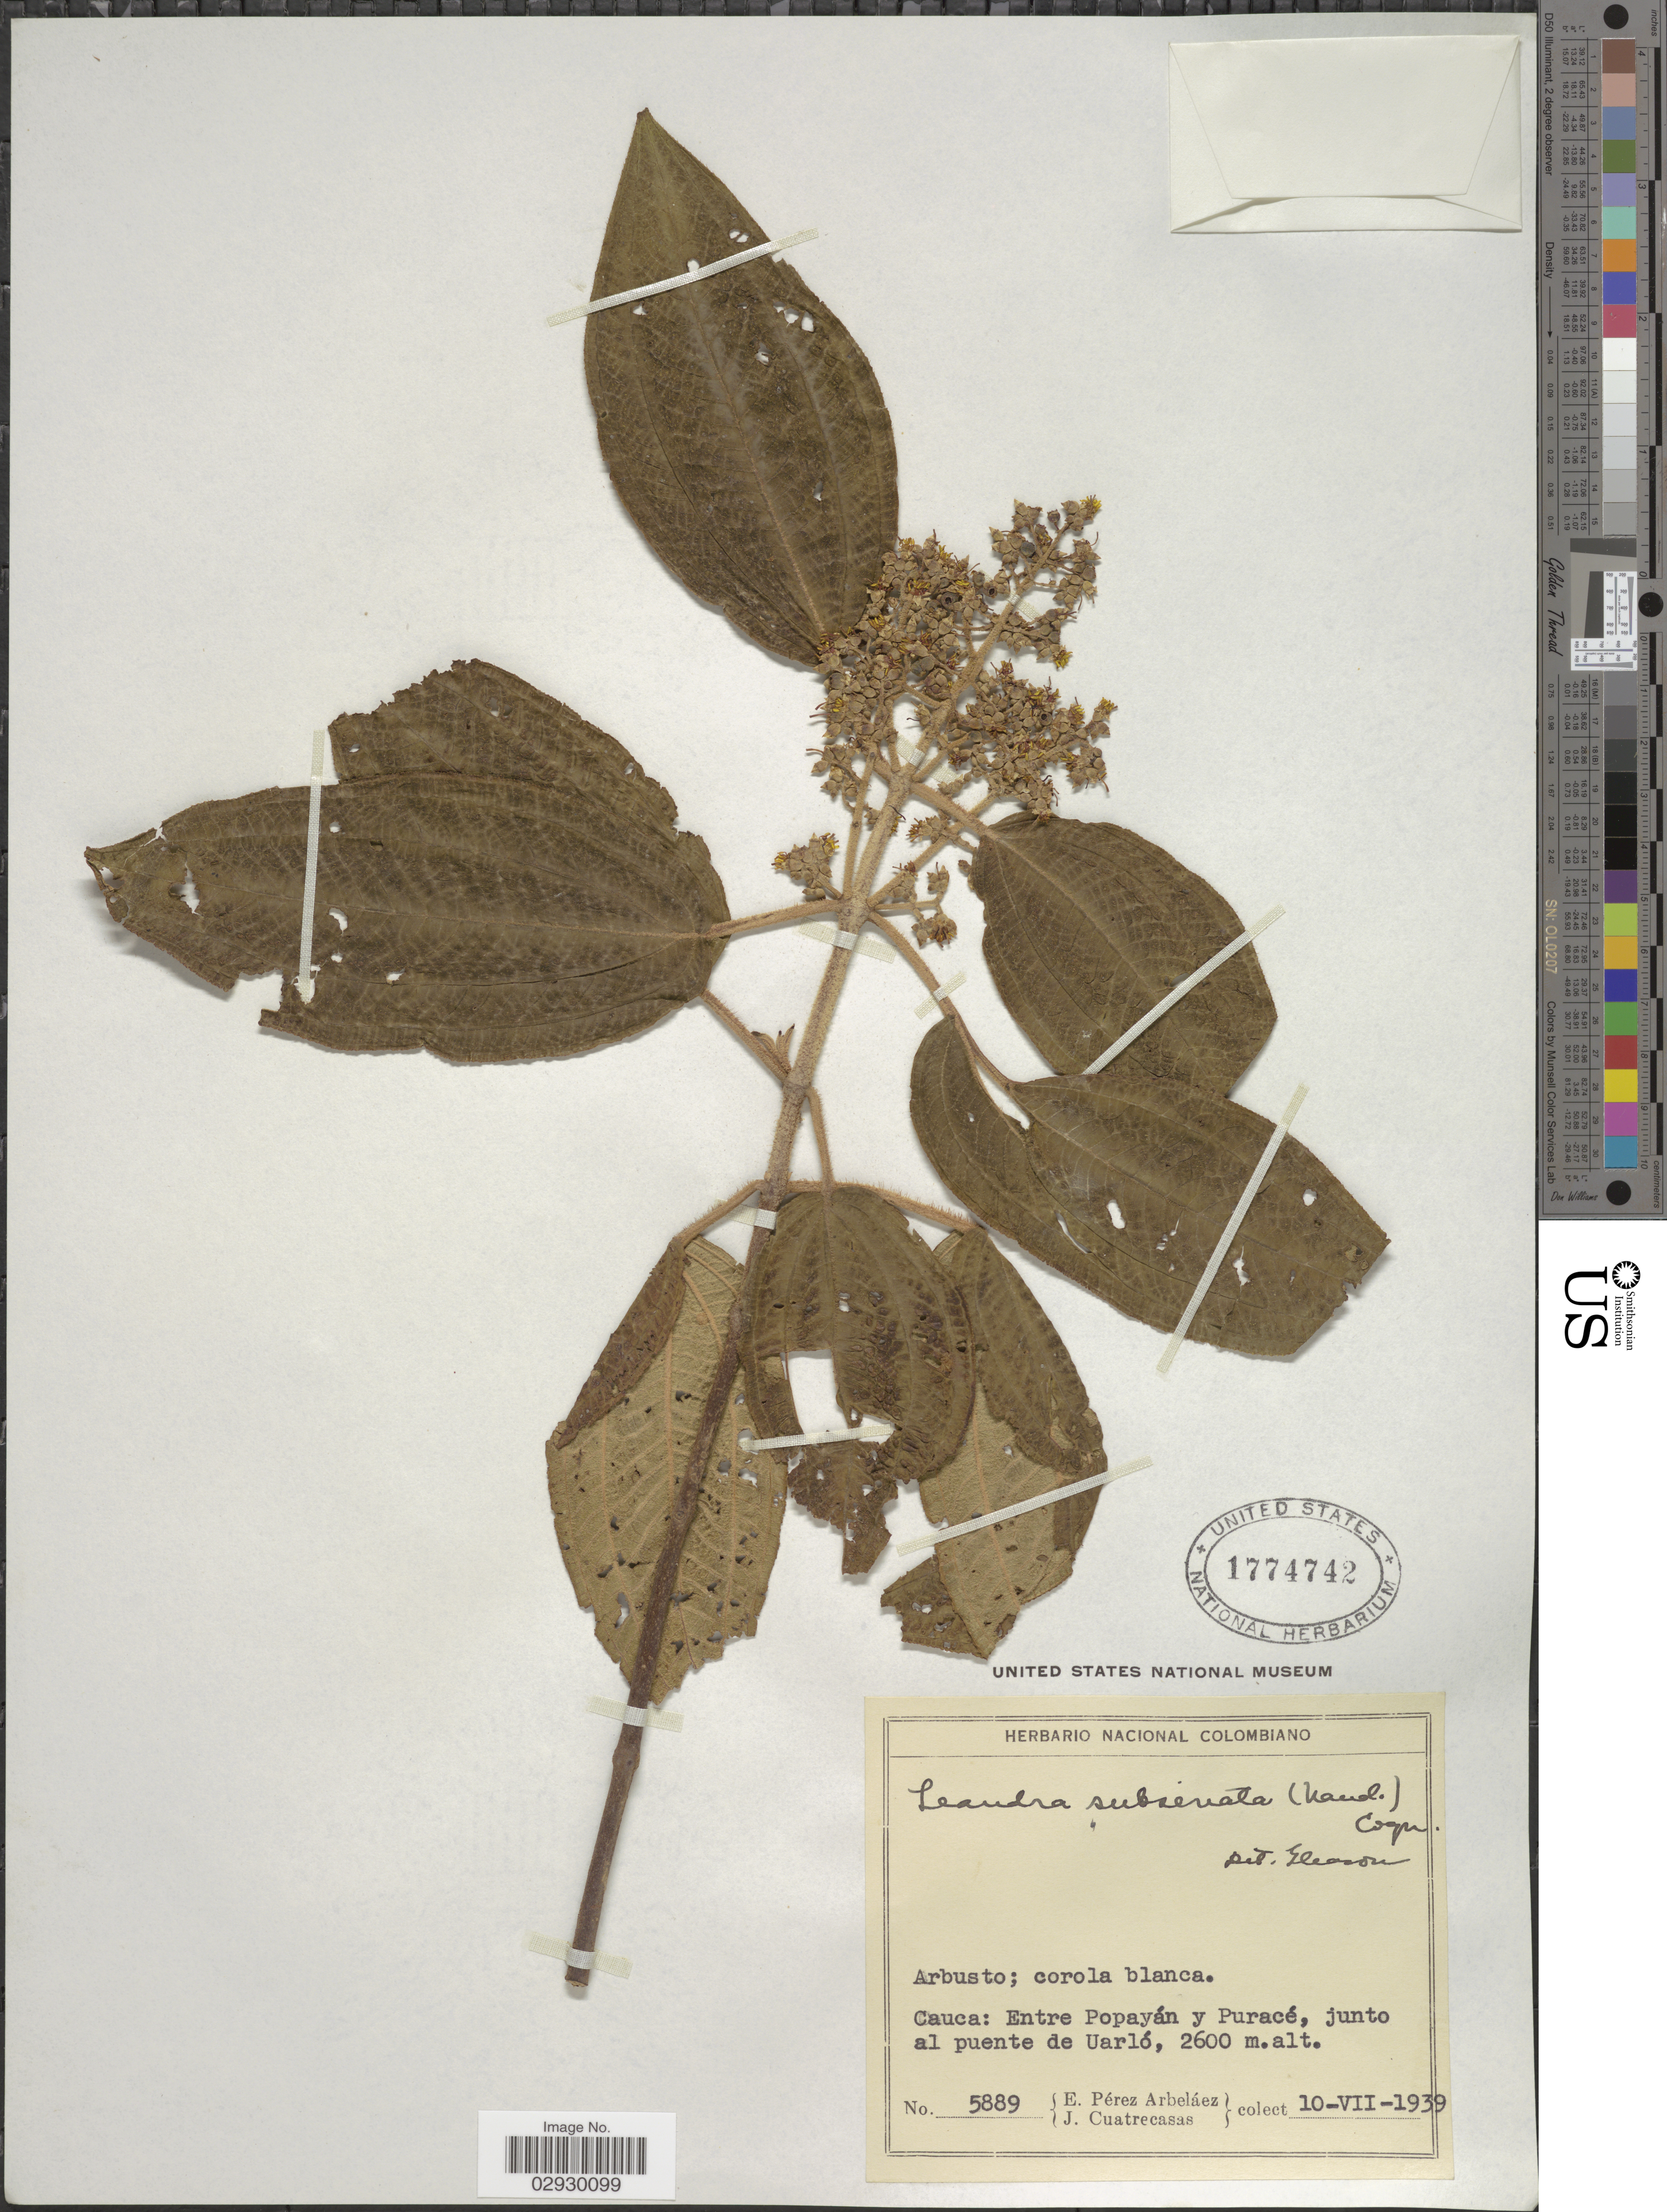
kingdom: Plantae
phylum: Tracheophyta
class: Magnoliopsida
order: Myrtales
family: Melastomataceae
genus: Leandra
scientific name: Leandra subseriata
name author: (Naudin) Cogn.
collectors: E. Pérez Arbeláez & J. Cuatrecasas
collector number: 5889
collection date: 1939-07-10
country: Colombia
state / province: Cauca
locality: Entre Popayán y Puracé, junto al puente de Uarló.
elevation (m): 2600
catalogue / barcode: US 1774742